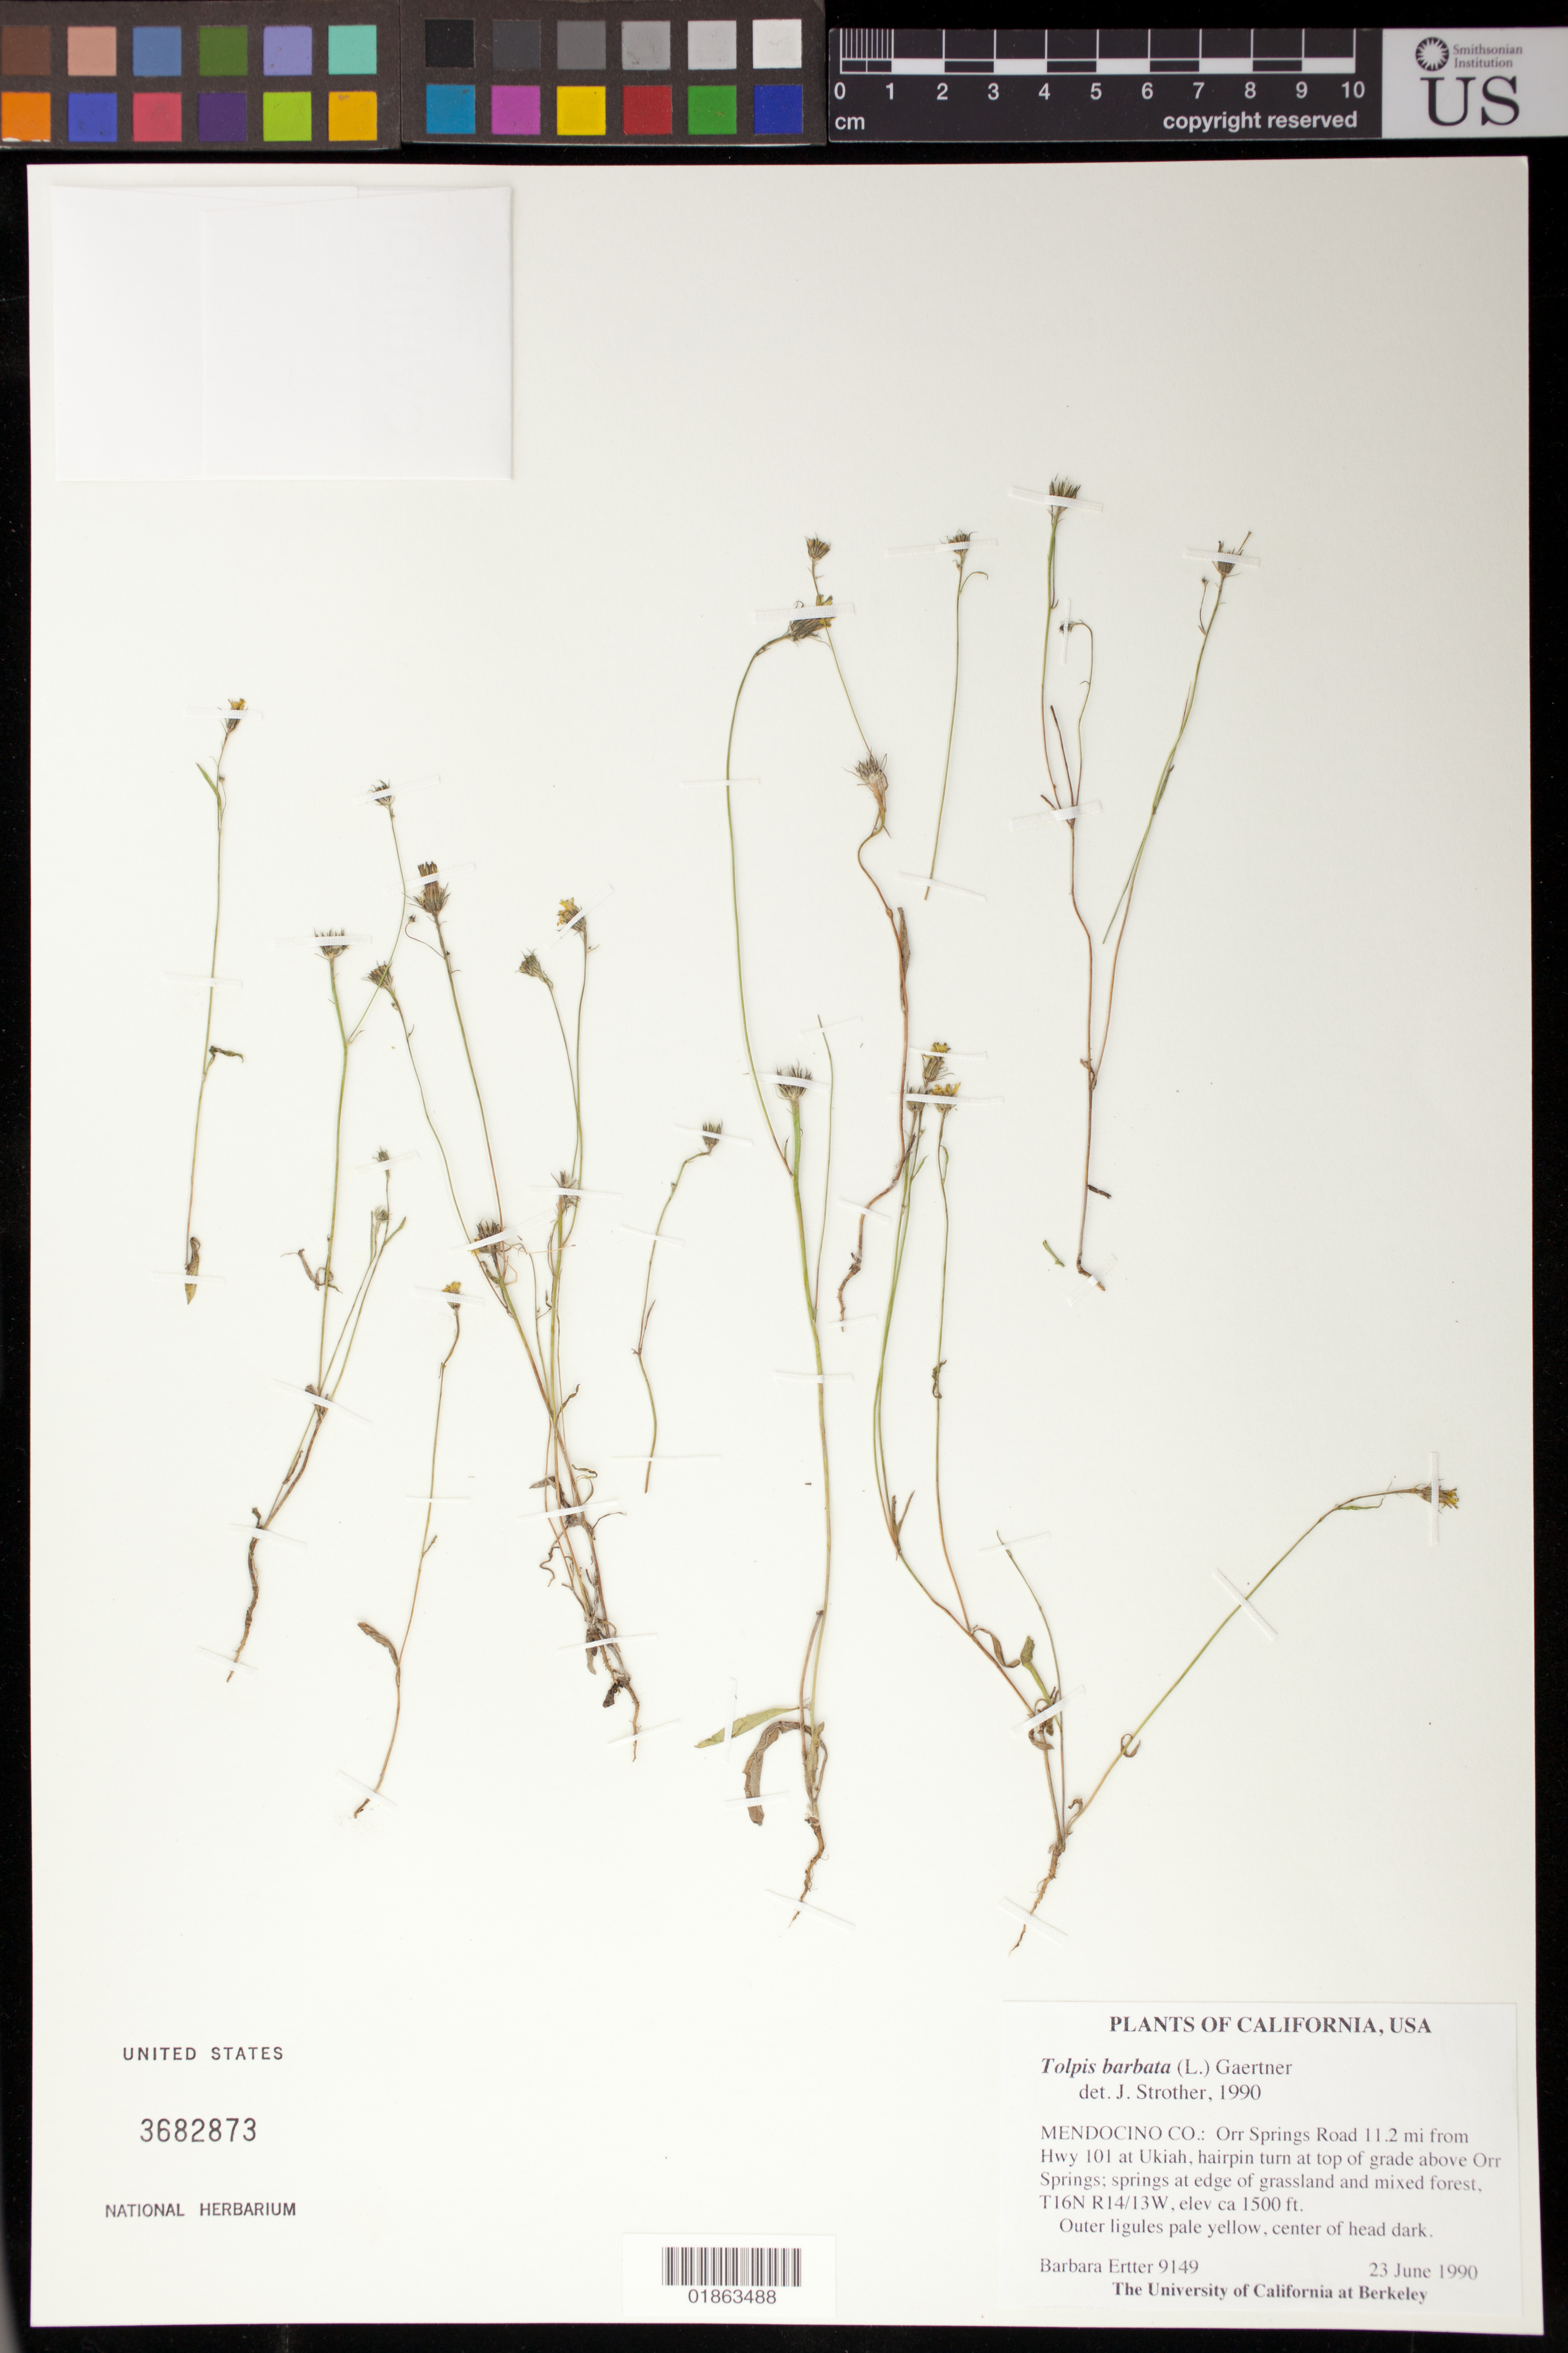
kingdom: Plantae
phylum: Tracheophyta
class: Magnoliopsida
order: Asterales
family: Asteraceae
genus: Tolpis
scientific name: Tolpis barbata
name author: (L.) Gaertn.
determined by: Strother, J., (UC), University of California Berkeley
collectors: B. Ertter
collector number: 9149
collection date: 1990-06-23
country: United States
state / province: California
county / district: Mendocino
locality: Orr Springs Road 11.2 mi from Hwy 101 at Ukiah, hairpin turn at top of grade above Orr Springs; T16N R14/13W.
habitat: Springs at edge of grassland and mixed forest.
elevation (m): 457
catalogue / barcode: US 3682873